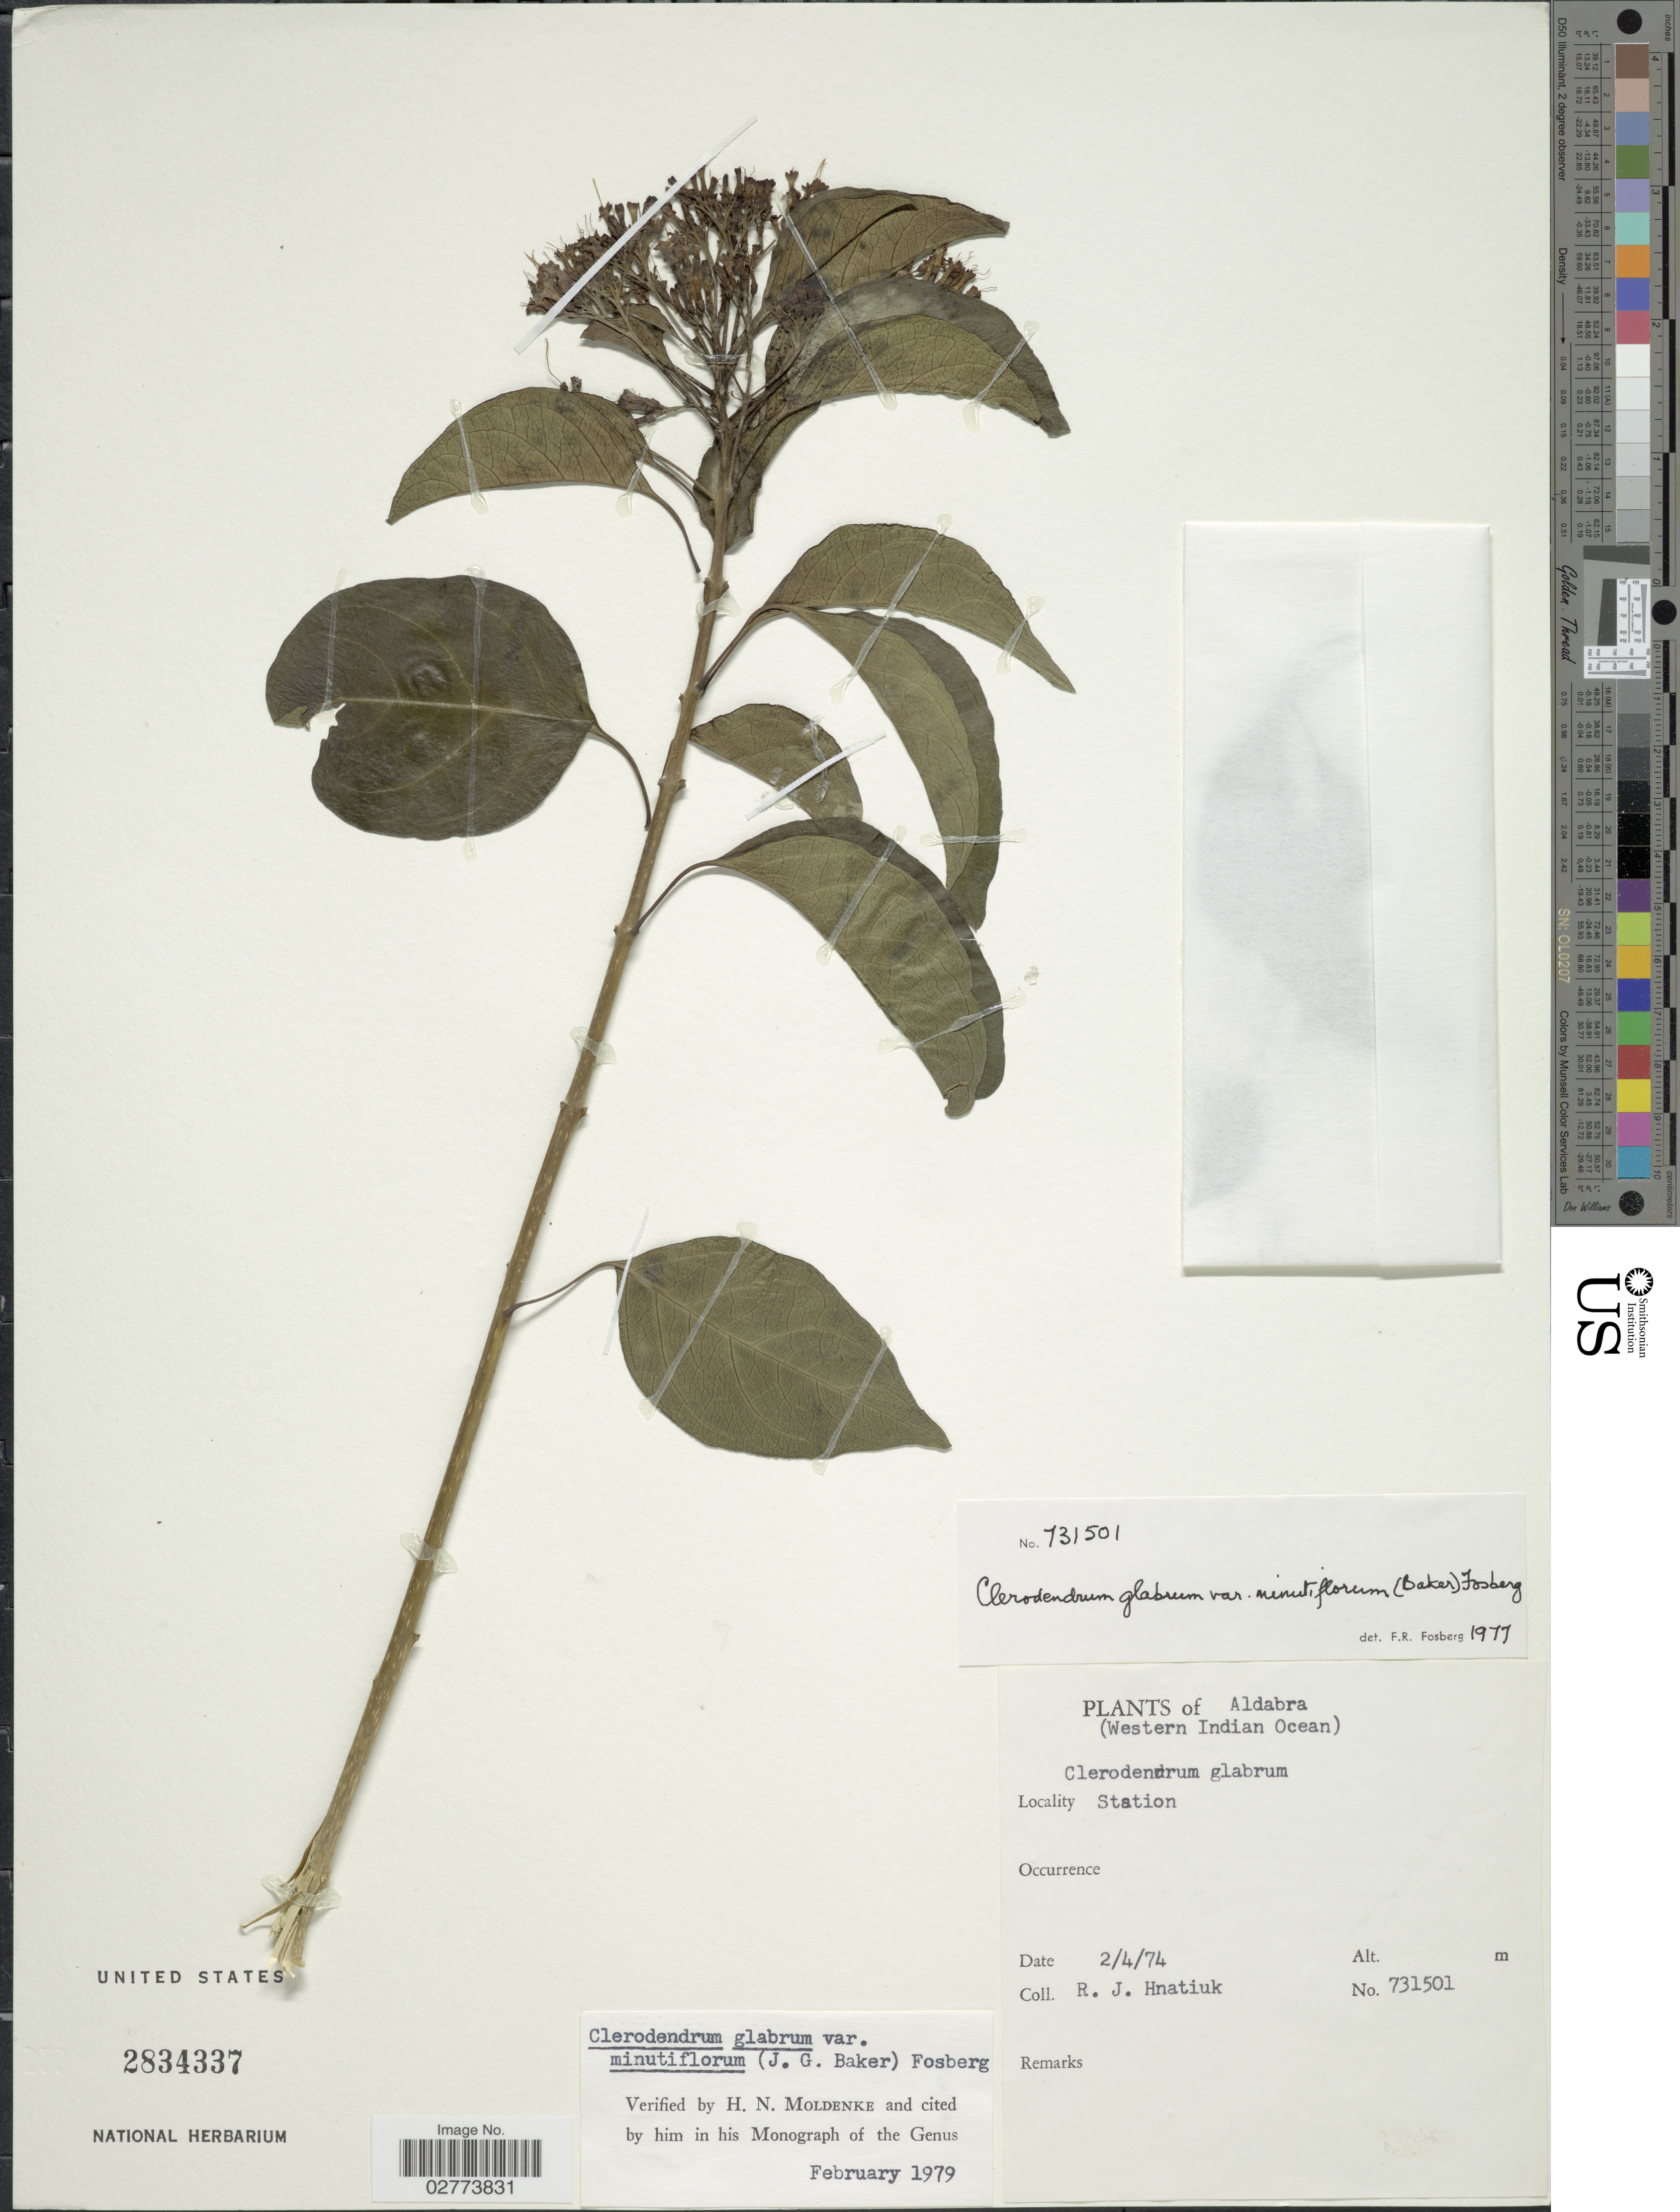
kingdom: Plantae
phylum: Tracheophyta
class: Magnoliopsida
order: Lamiales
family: Lamiaceae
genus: Clerodendrum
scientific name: Clerodendrum glabrum var. minutiflorum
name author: (Baker) Fosberg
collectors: R. Hnatiuk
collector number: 731501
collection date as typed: Transcribed d/m/y: 2/4/74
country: Seychelles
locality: Aldabra (Western Indian Ocean), Station.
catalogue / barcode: US 2834337